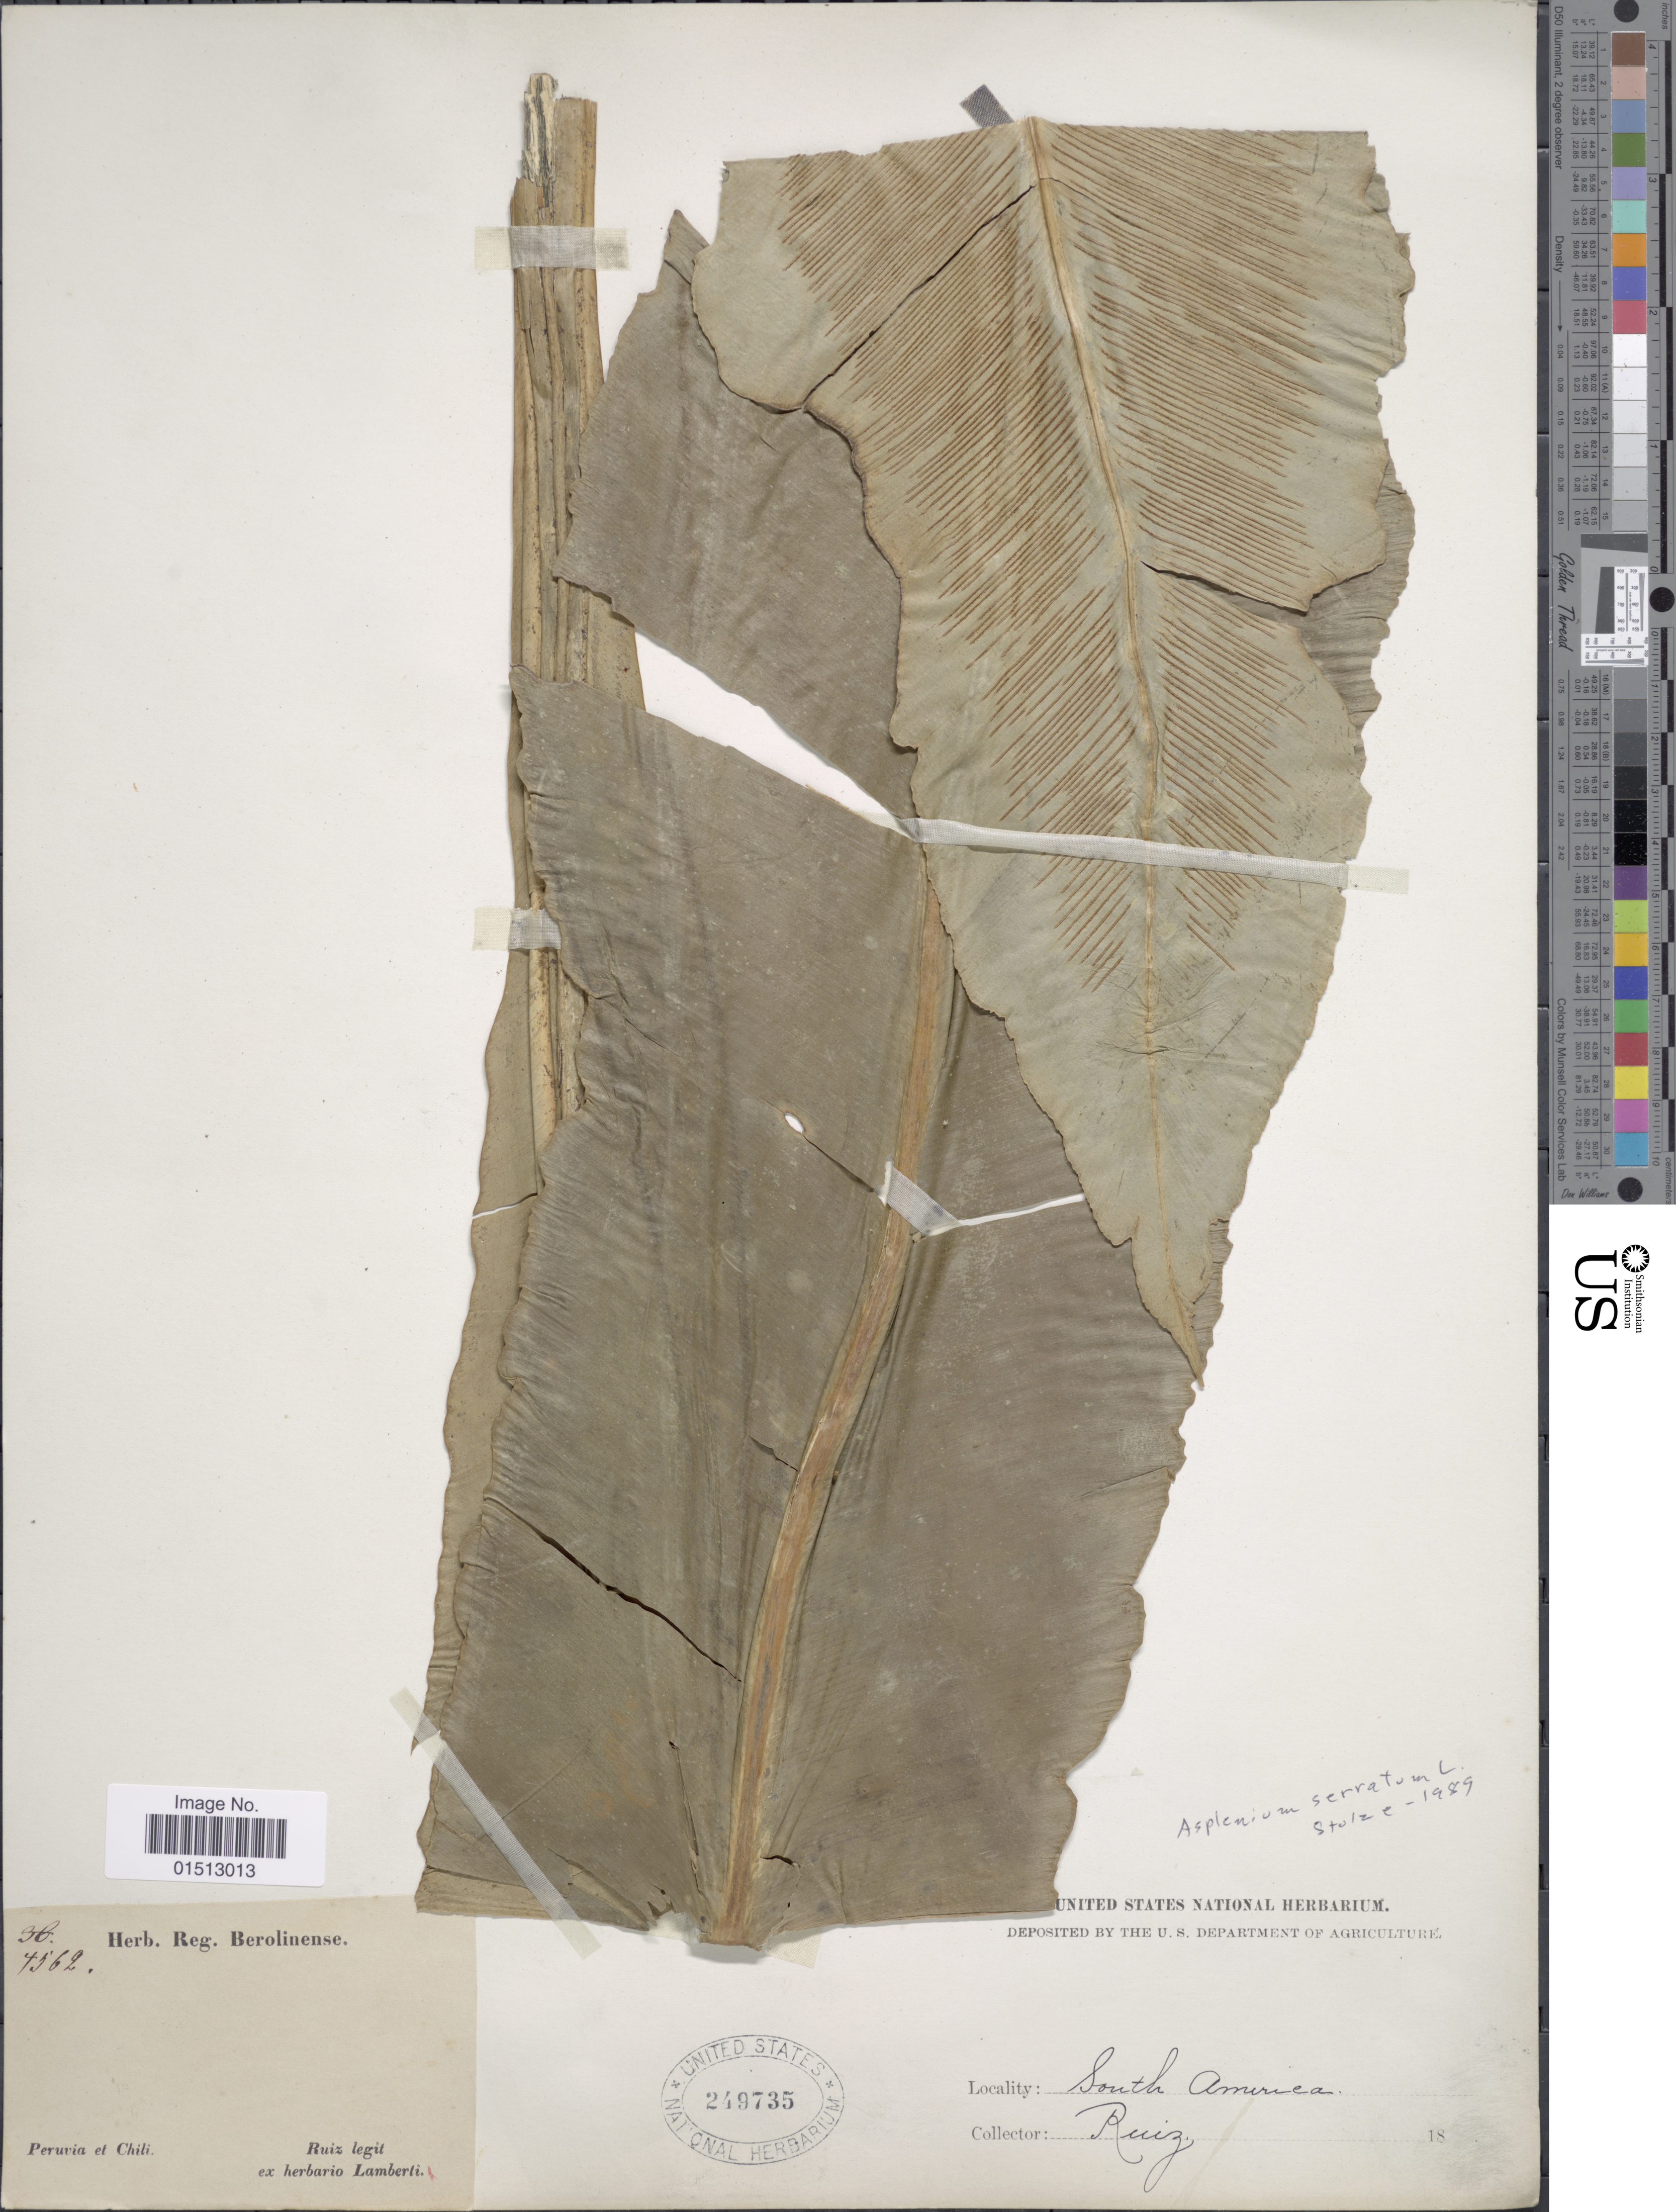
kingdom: Plantae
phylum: Tracheophyta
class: Polypodiopsida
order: Polypodiales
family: Aspleniaceae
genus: Asplenium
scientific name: Asplenium serratum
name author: L.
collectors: Ruiz, --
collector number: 4562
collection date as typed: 18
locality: Peruvia et Chili. South America.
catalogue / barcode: US 249735